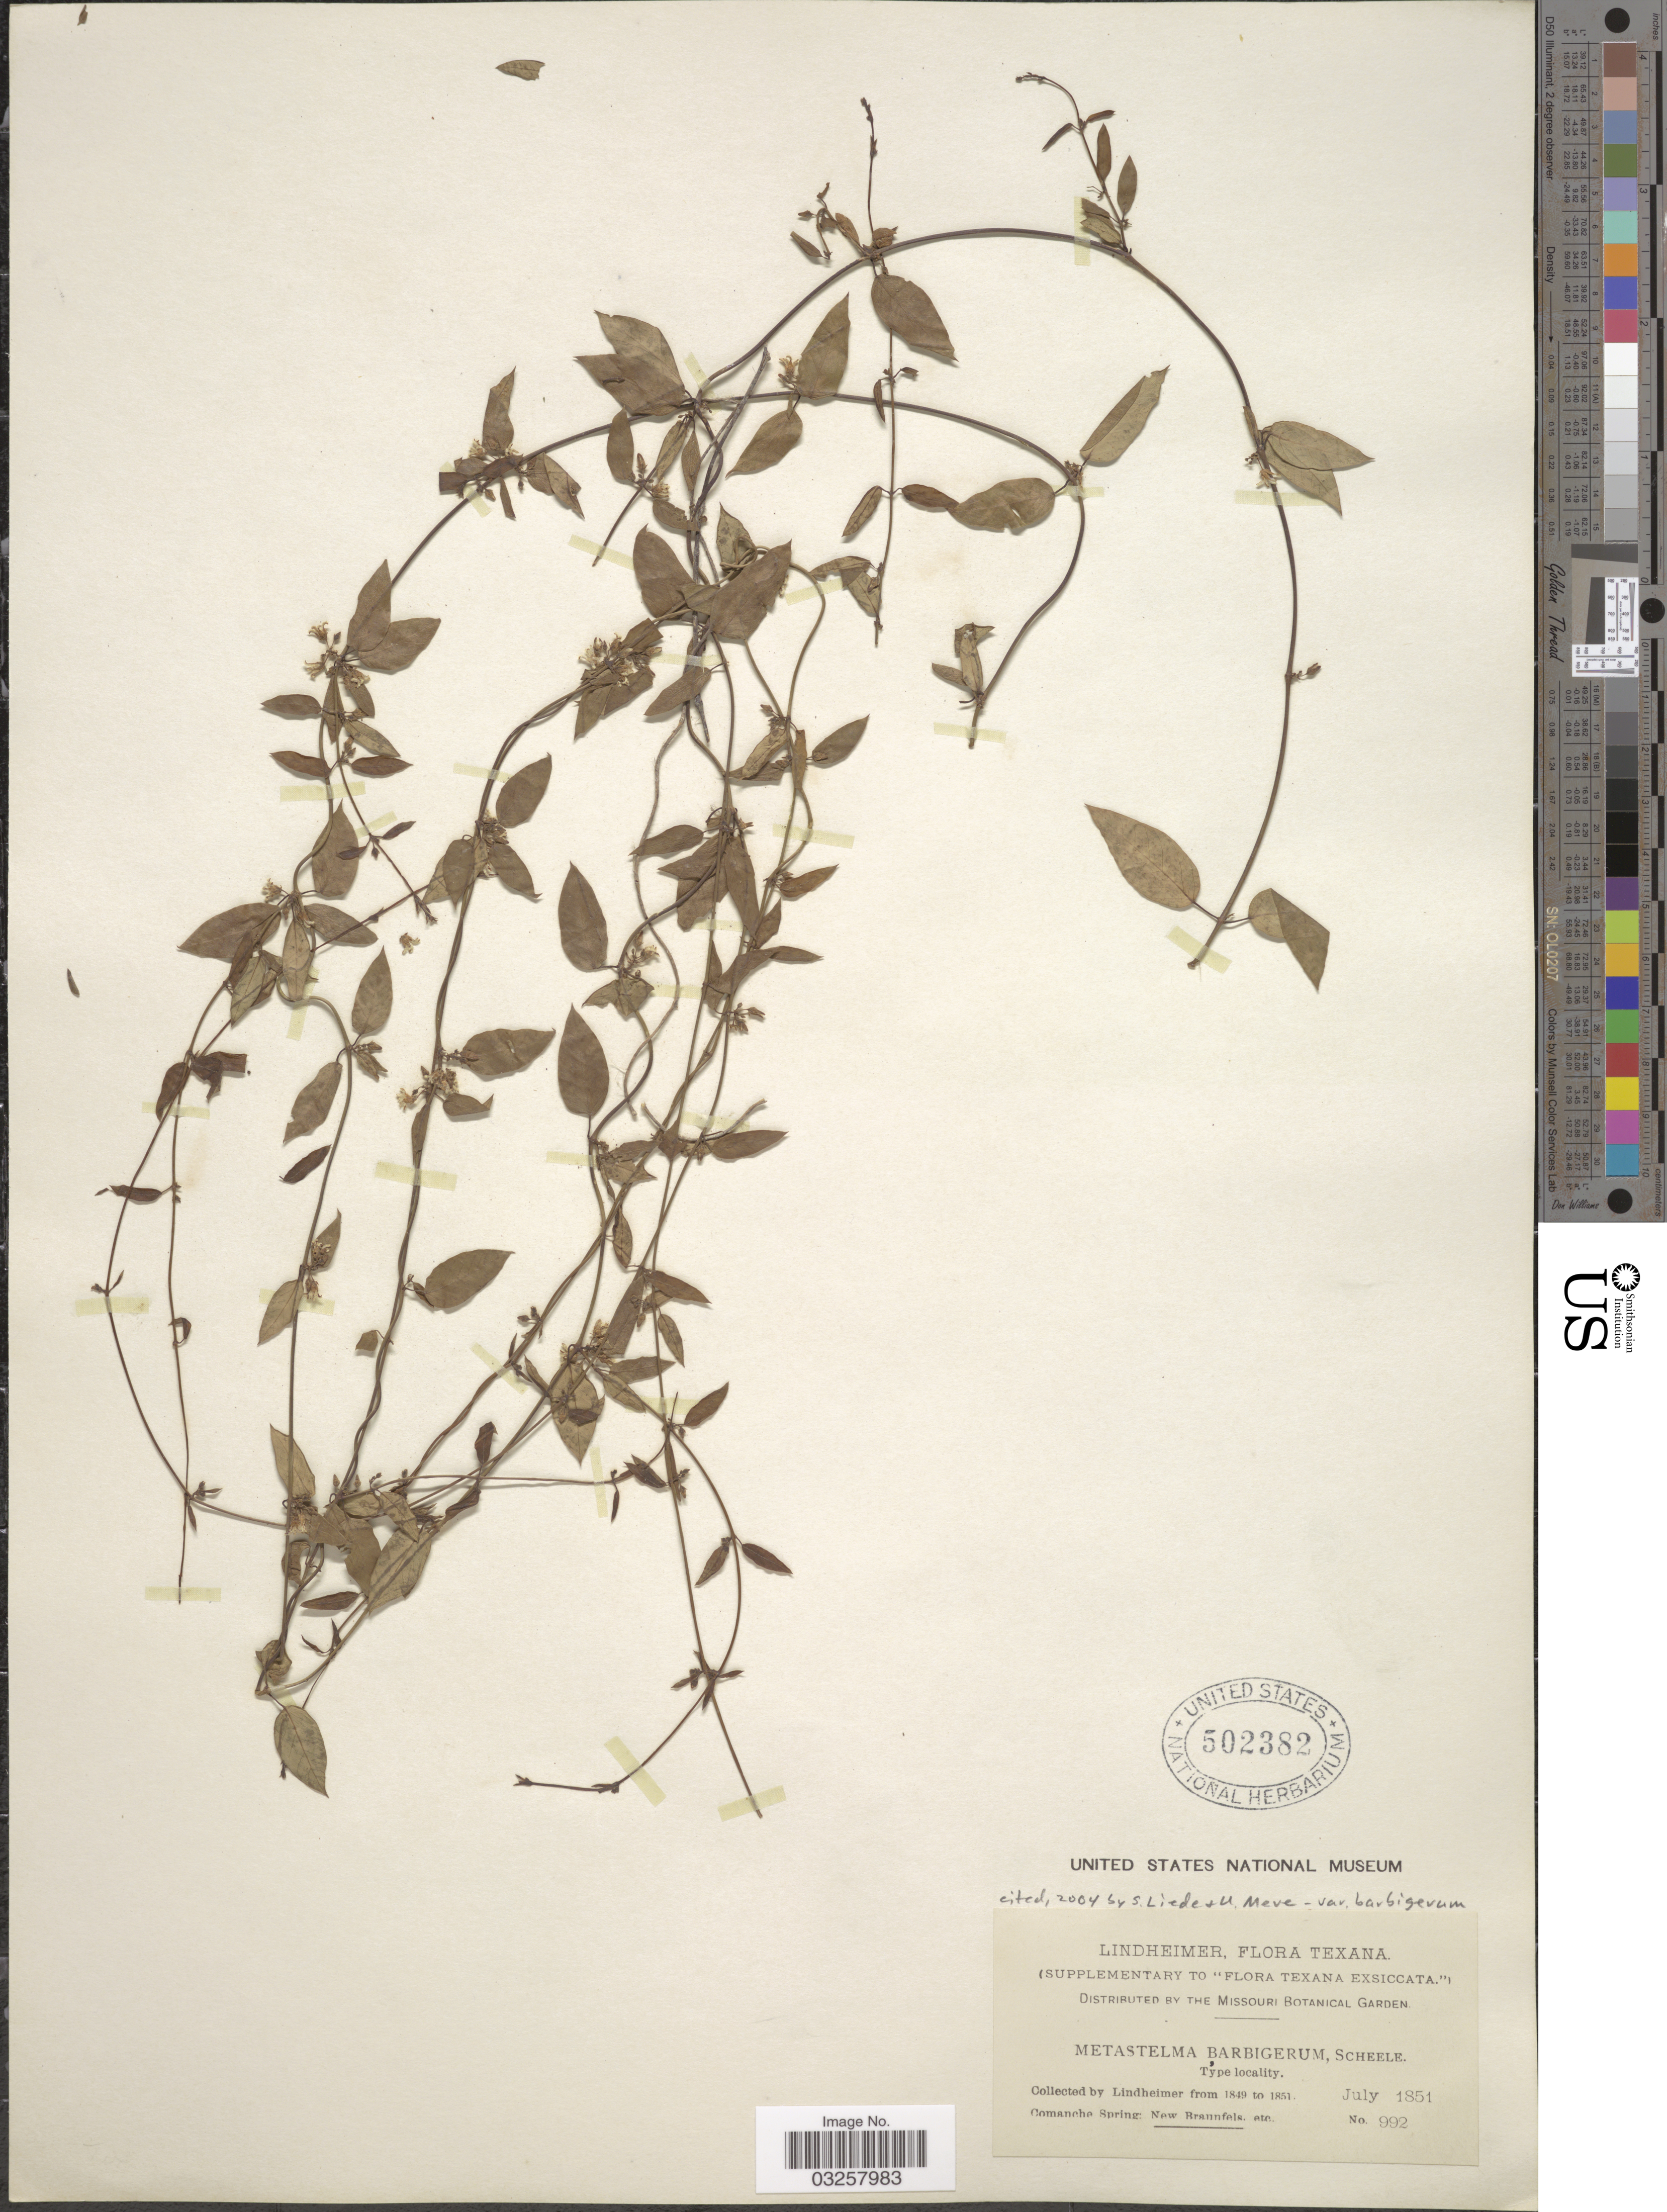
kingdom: Plantae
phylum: Tracheophyta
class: Magnoliopsida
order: Gentianales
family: Apocynaceae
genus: Metastelma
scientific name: Metastelma barbigerum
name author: Scheele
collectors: -. Lindheimer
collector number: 992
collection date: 1851-07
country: United States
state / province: Texas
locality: Comanche Spring: New Braunfels. etc.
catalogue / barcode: US 502382